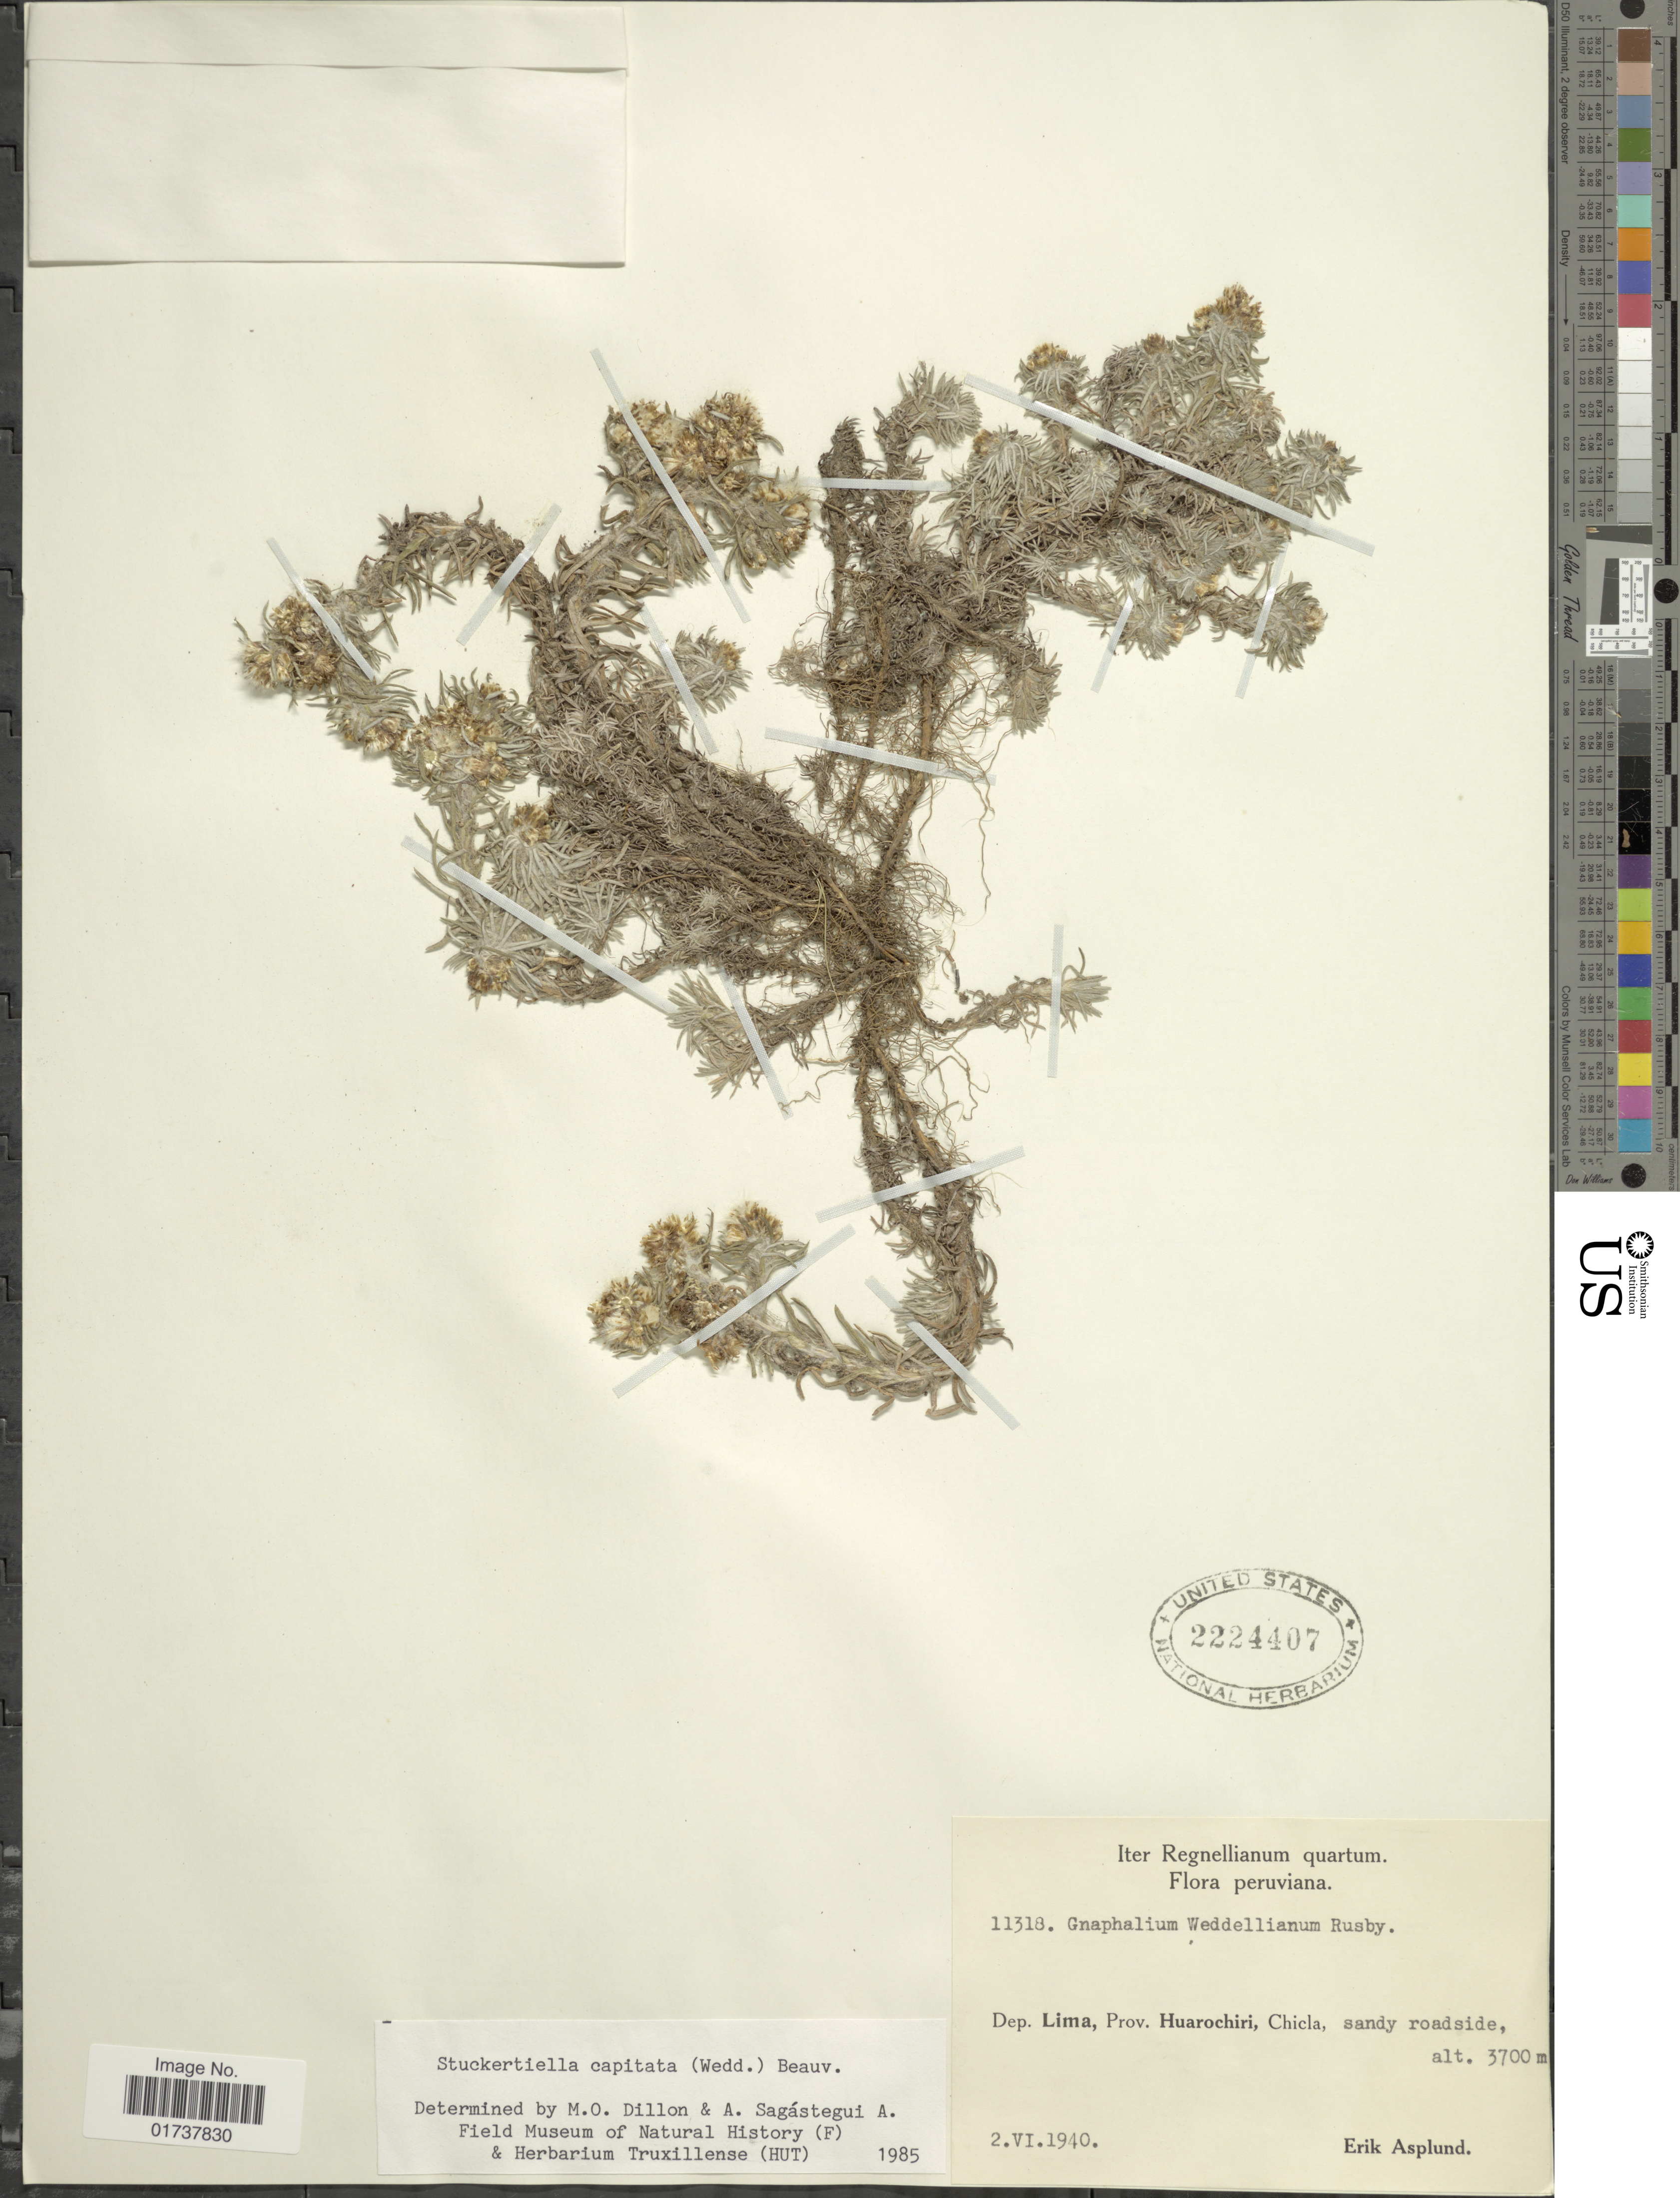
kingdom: Plantae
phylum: Tracheophyta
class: Magnoliopsida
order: Asterales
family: Asteraceae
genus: Stuckertiella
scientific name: Stuckertiella capitata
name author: (Wedd.) P. Beauv.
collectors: E. Asplund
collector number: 11318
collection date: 1940-06-02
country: Peru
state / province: Lima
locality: Dep. Lima, Prov. Huarochiri, Chical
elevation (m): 3700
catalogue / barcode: US 2224407